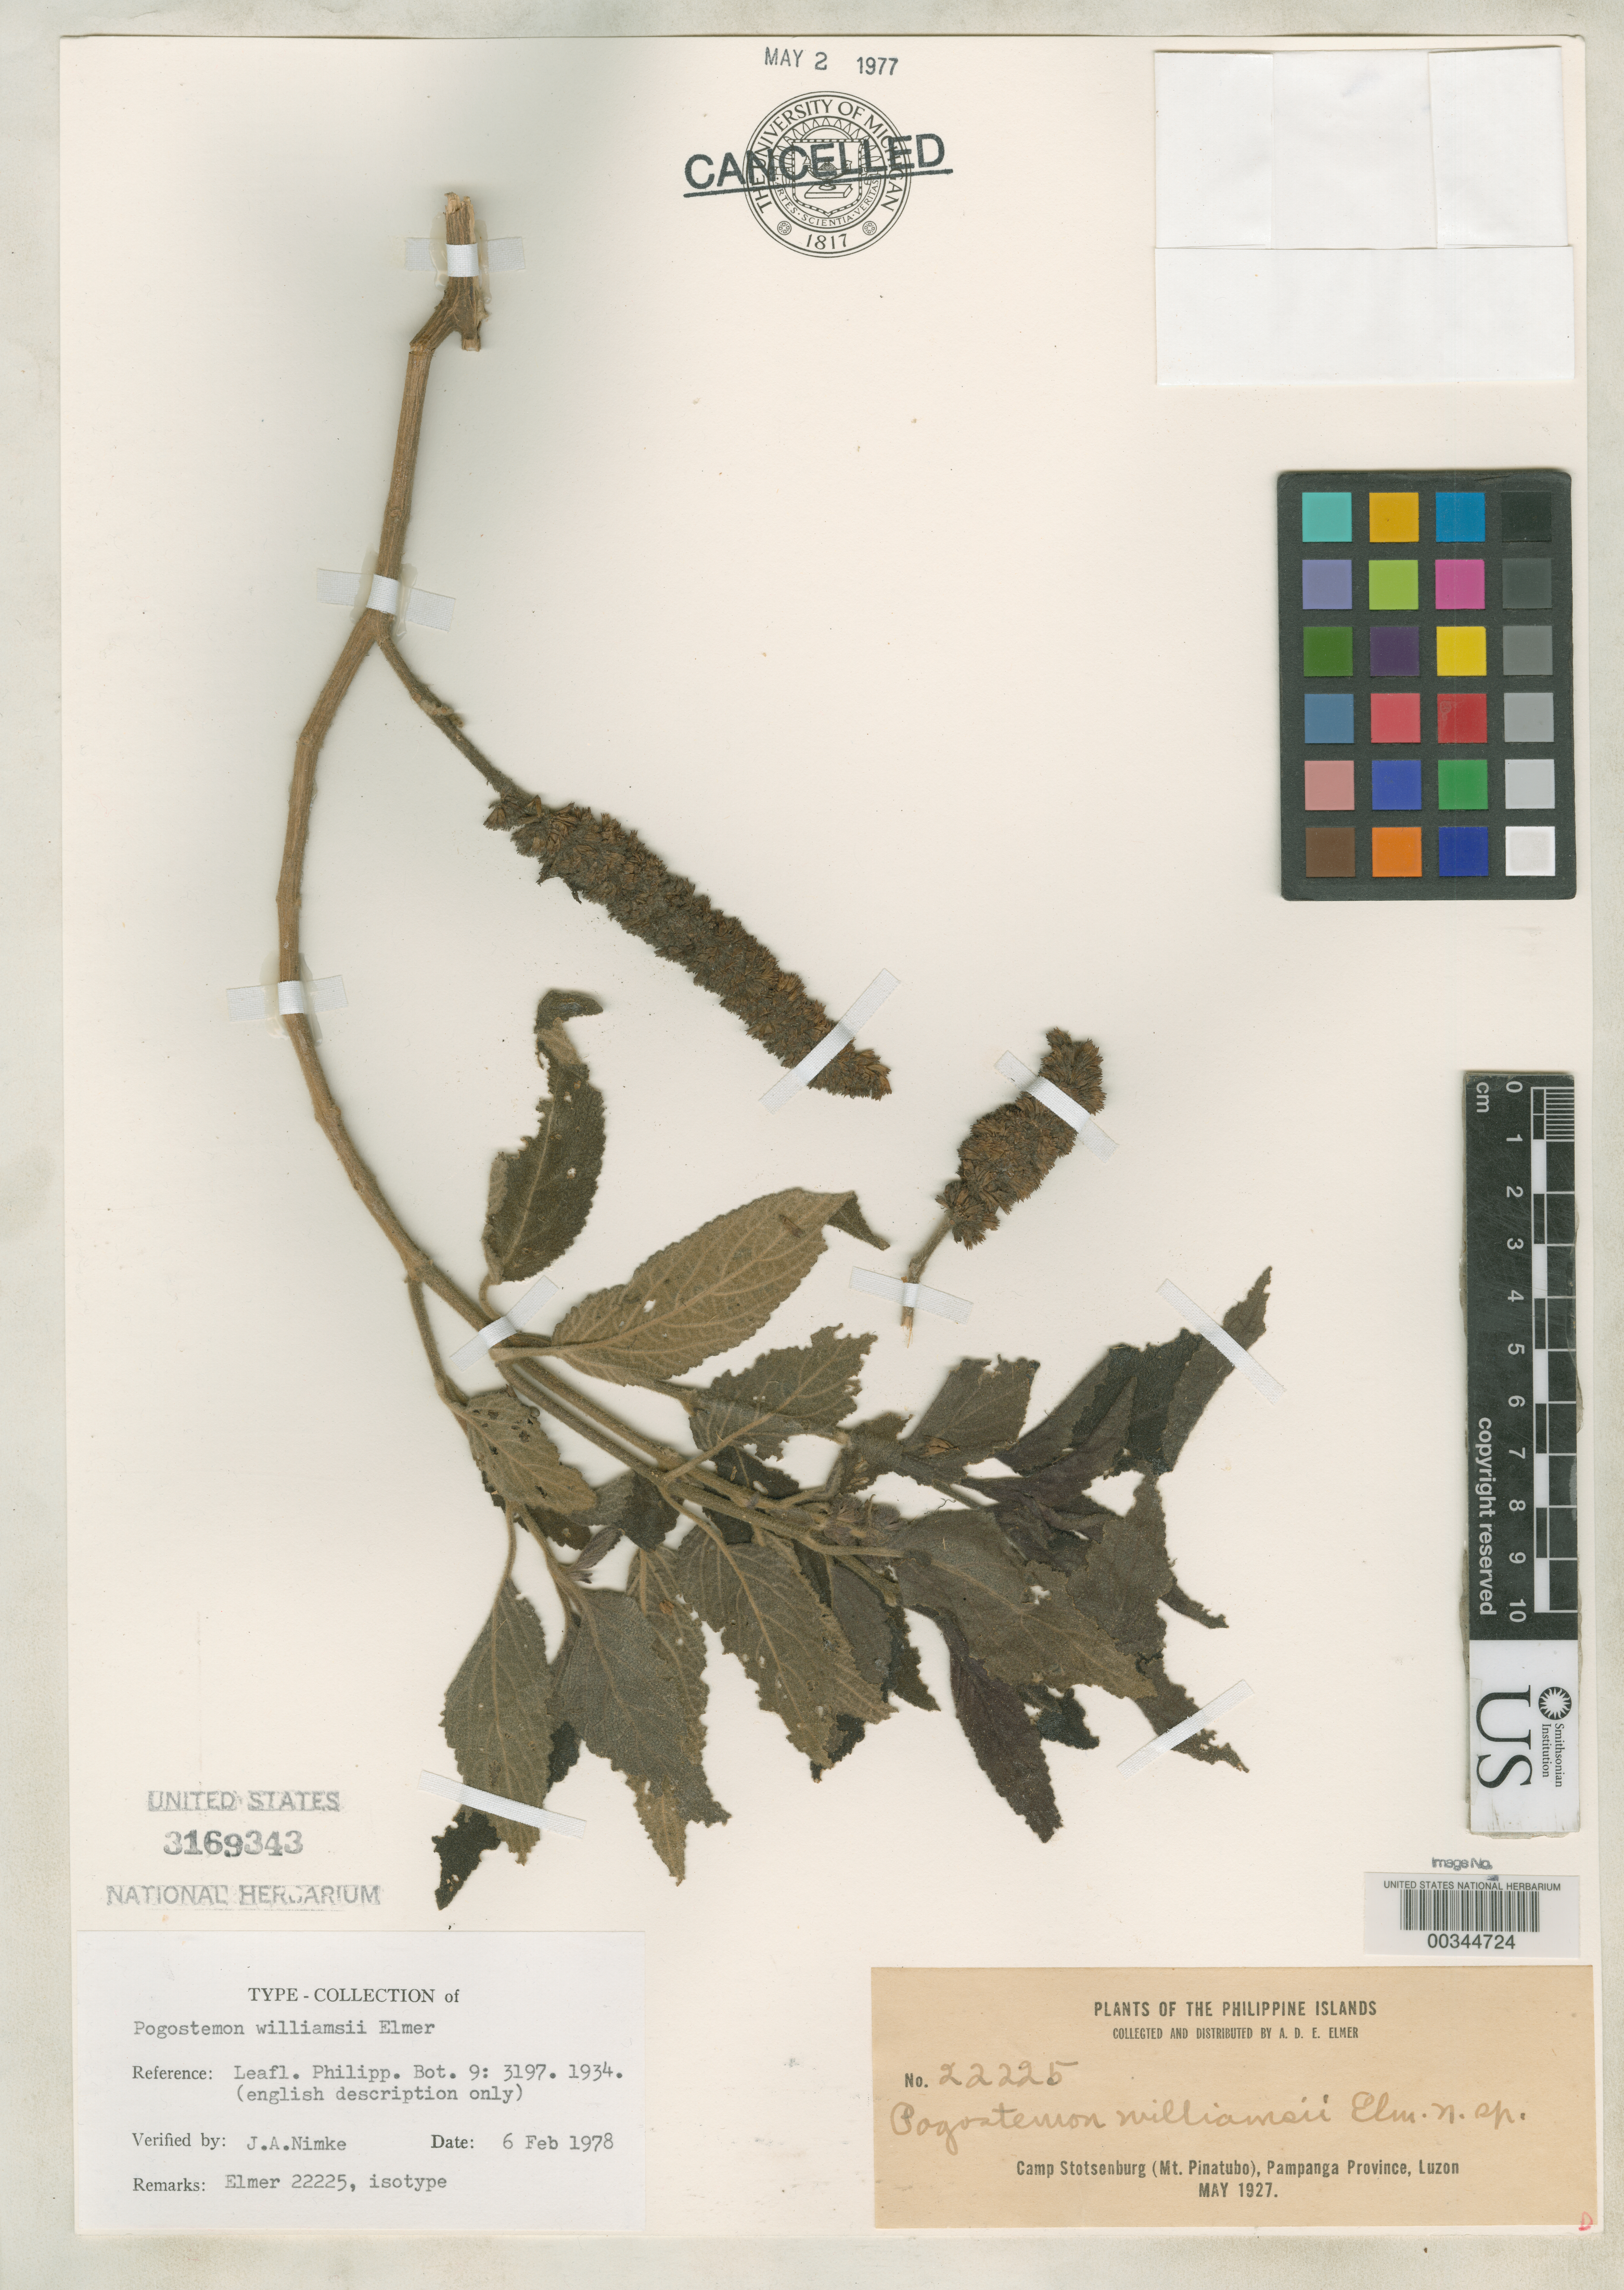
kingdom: Plantae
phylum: Tracheophyta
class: Magnoliopsida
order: Lamiales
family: Lamiaceae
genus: Pogostemon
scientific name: Pogostemon williamsii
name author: Elmer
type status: Isotype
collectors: A. D. E. Elmer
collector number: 22225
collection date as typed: May 1927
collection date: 1927-05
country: Philippines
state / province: Central Luzon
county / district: Pampanga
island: Luzon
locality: Camp Stotsenburg, Mt. Pinatubo.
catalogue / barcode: US 3169343